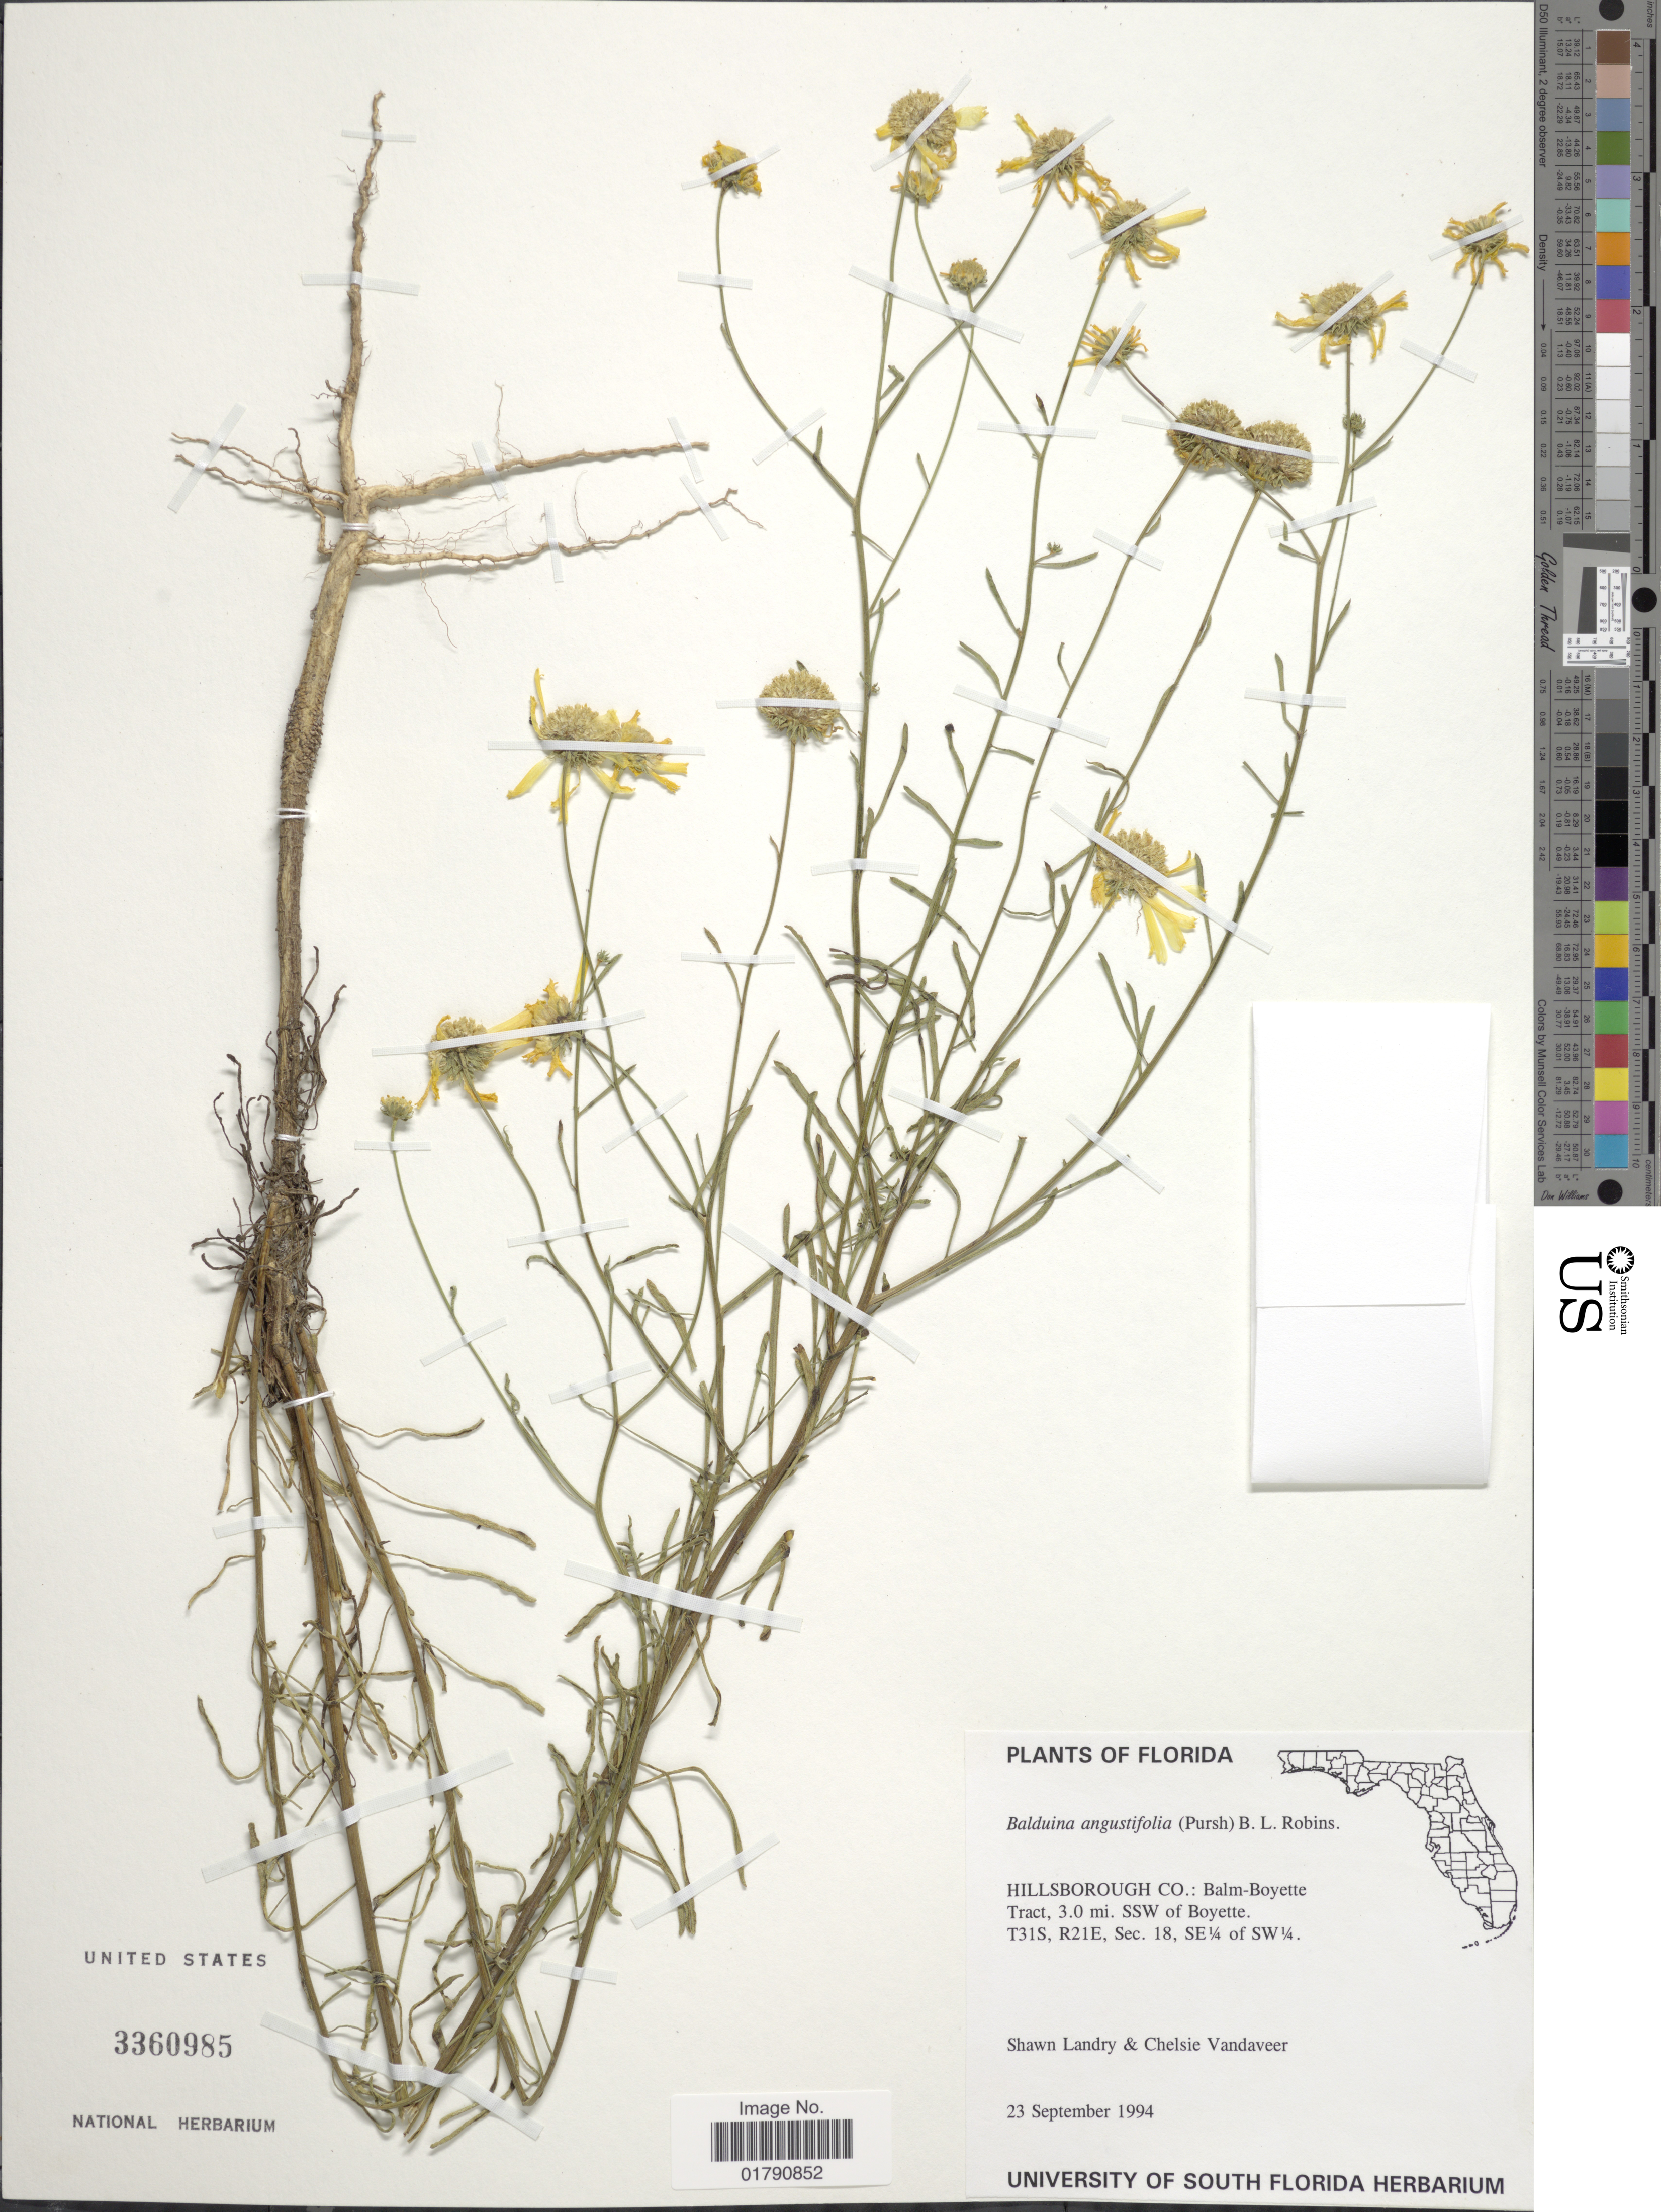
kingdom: Plantae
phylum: Tracheophyta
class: Magnoliopsida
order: Asterales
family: Asteraceae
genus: Balduina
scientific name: Balduina angustifolia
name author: (Pursh) B.L. Rob.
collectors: S. Landry & C. Vandaveer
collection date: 1994-09-23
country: United States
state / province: Florida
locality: Hillsborough Co., Balm-Boyette Tract., 3.0 mi SSW of Boyette, T31S, R21E, Sec. 18, SE1/4, SW1/4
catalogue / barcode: US 3360985